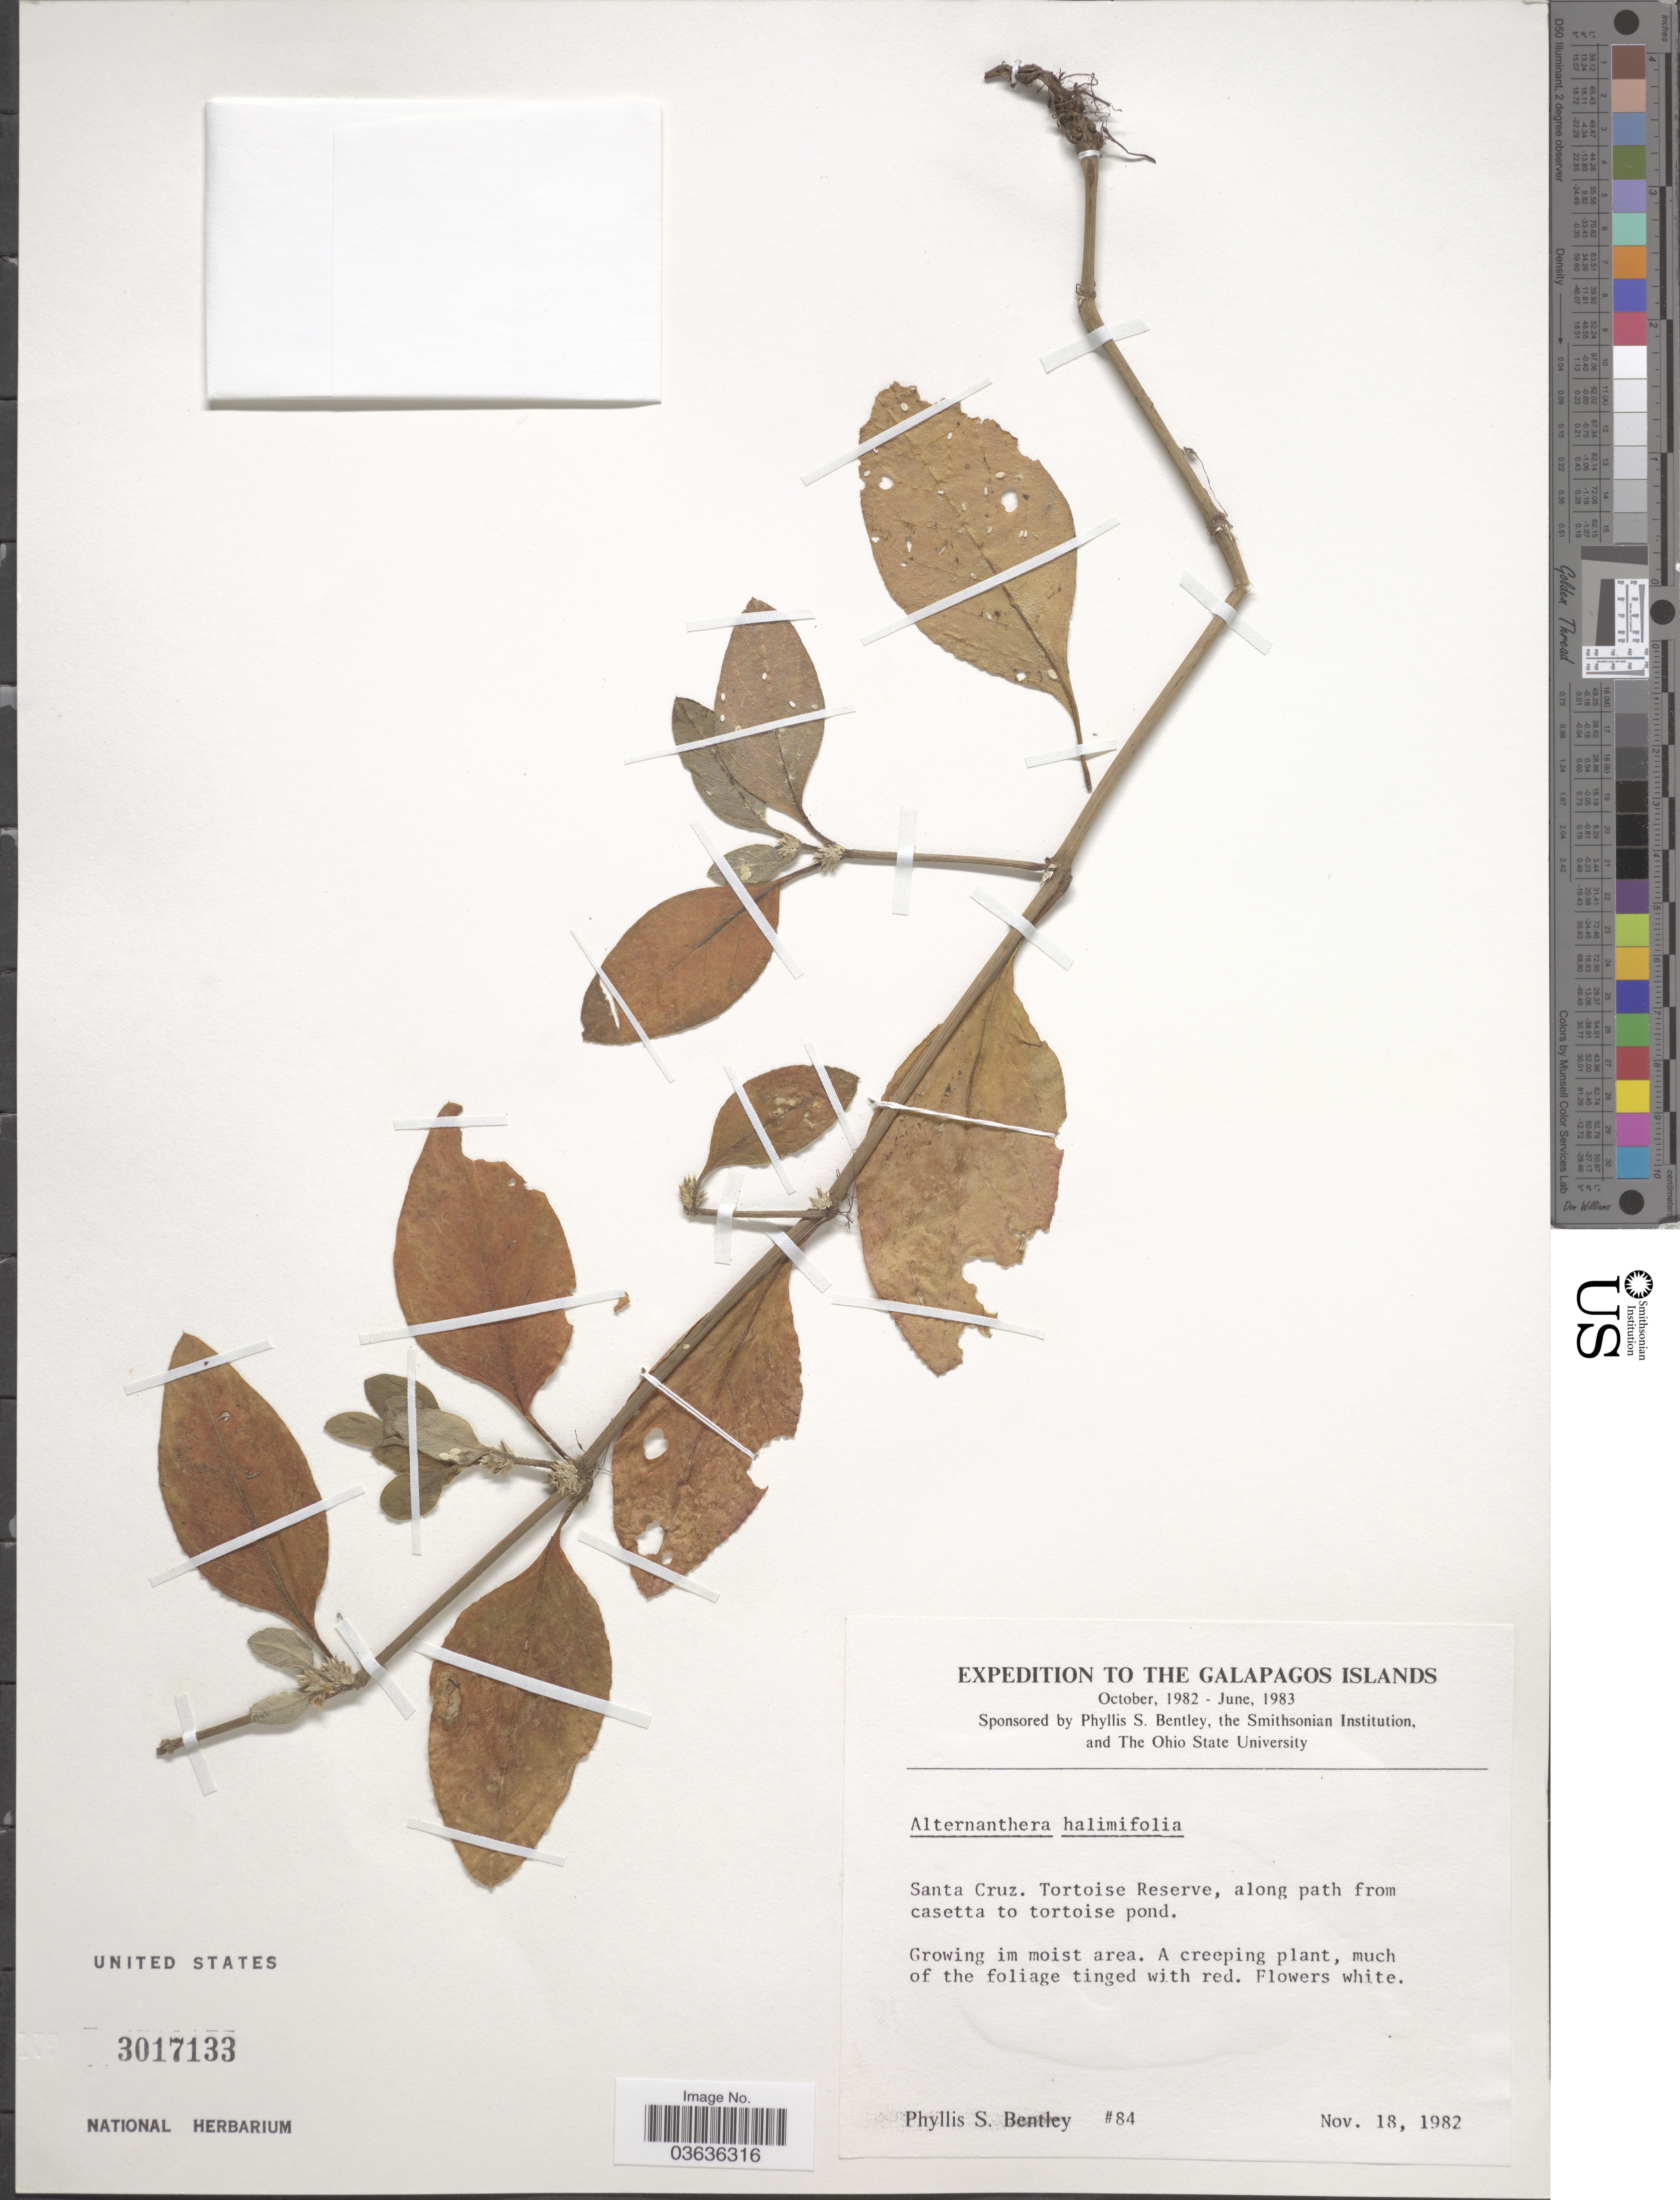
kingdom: Plantae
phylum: Tracheophyta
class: Magnoliopsida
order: Caryophyllales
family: Amaranthaceae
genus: Alternanthera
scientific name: Alternanthera halimifolia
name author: (Lam.) Standl. ex Pittier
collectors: P. S. Bentley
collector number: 84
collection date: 1982-11-18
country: Ecuador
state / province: Colón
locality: The Galapagos Islands. Santa Cruz. Tortoise Reserve, along path from casetta to tortoise pond.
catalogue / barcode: US 3017133